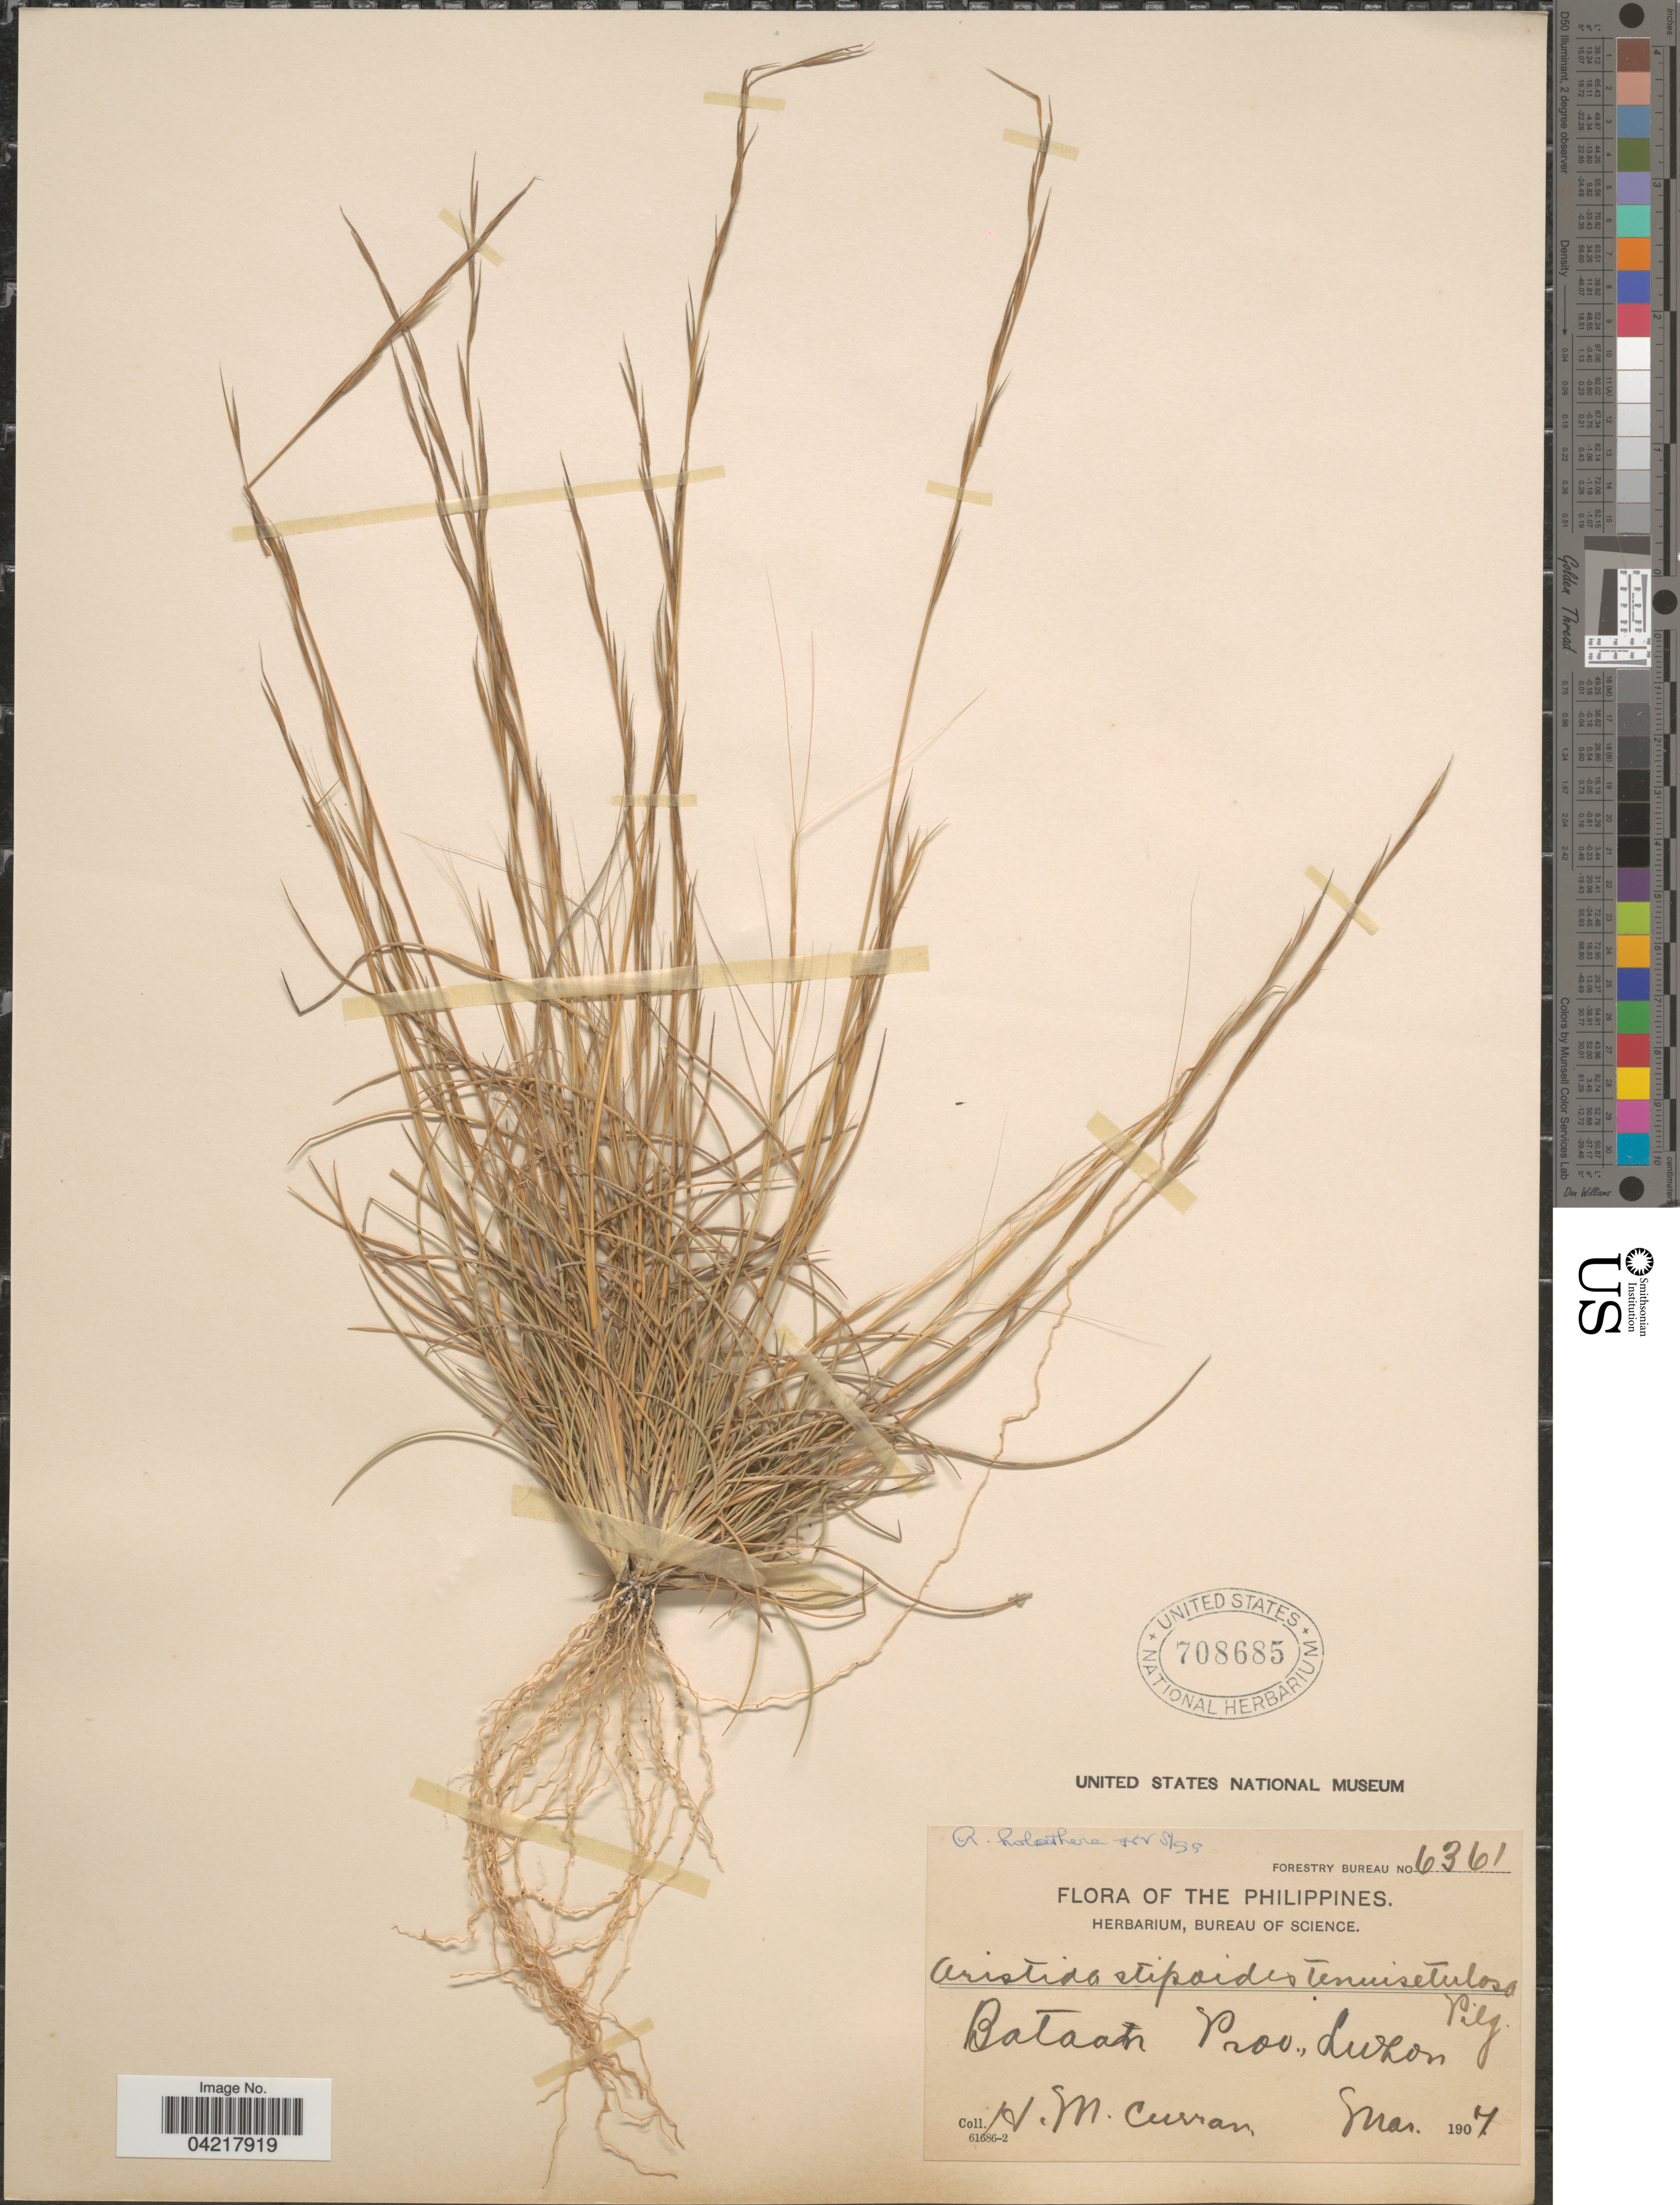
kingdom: Plantae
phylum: Tracheophyta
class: Liliopsida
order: Poales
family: Poaceae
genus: Aristida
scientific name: Aristida holathera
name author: Domin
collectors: H. M. Curran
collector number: Forestry Bureau 6361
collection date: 1907-03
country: Philippines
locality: Bataah Prov., Luzon.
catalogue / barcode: US 708685